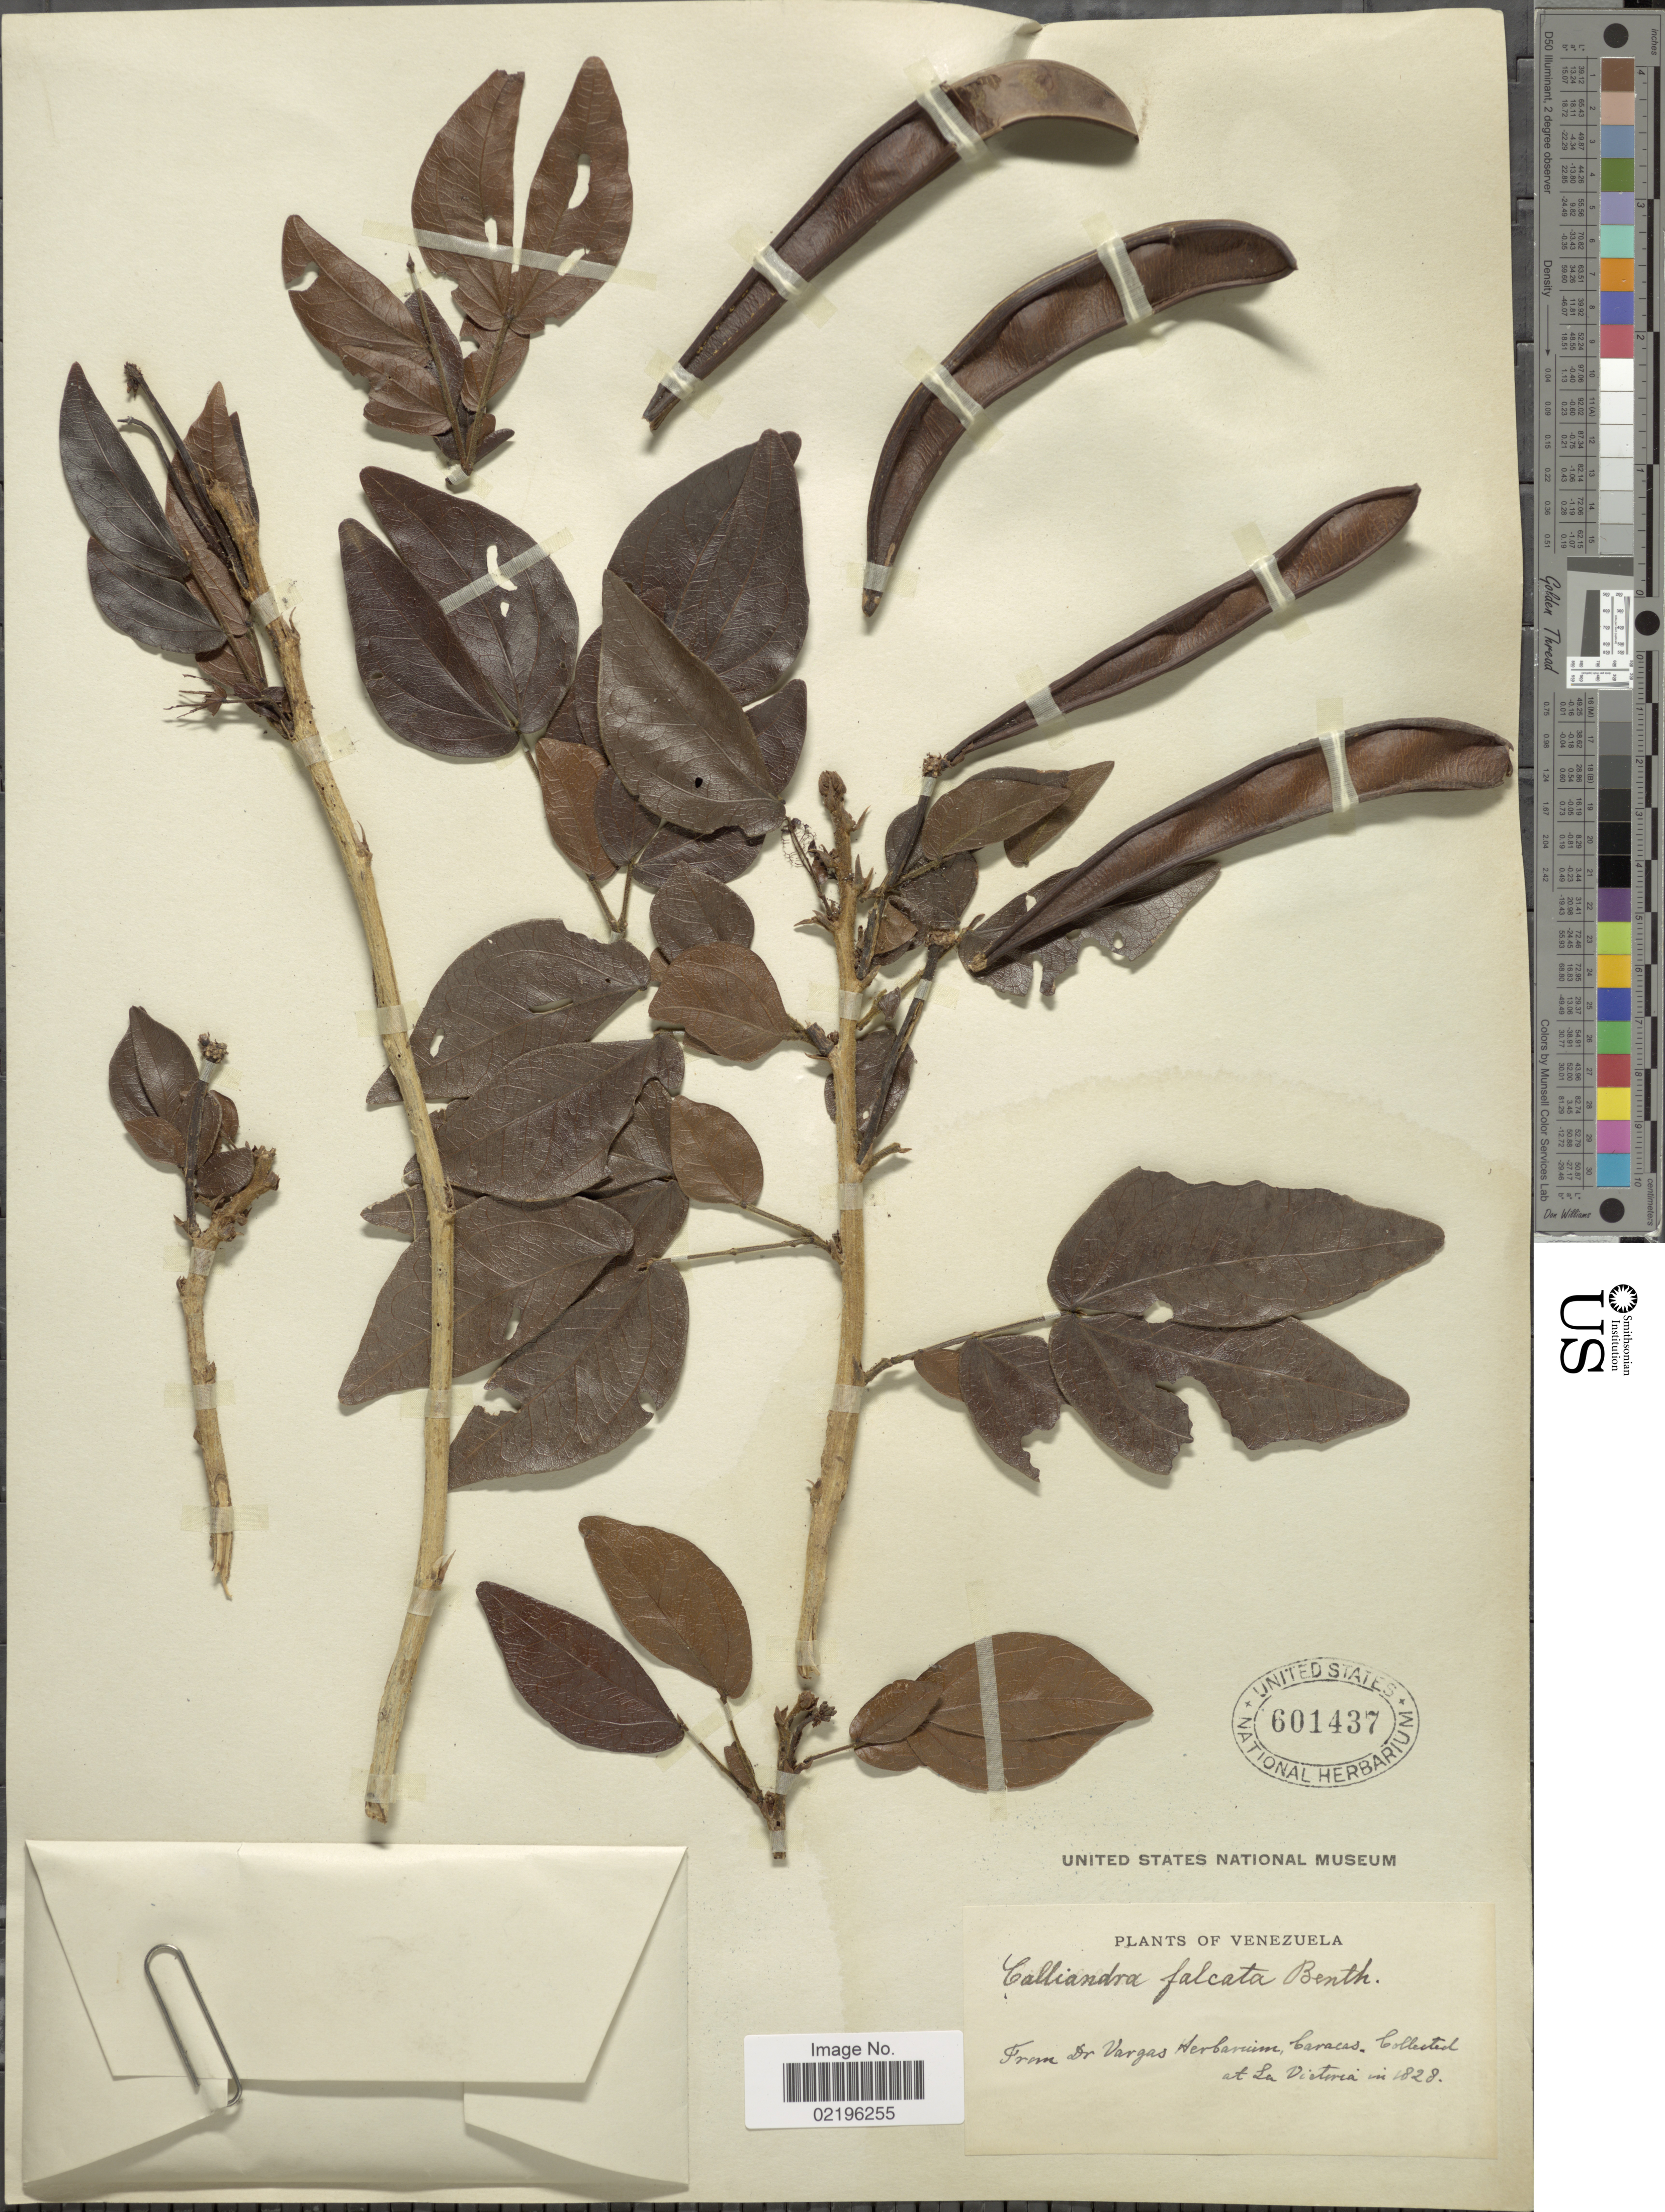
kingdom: Plantae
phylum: Tracheophyta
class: Magnoliopsida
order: Fabales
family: Fabaceae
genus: Calliandra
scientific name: Calliandra falcata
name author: Benth.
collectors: ex herb. Vargas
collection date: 1828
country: Venezuela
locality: La Victoria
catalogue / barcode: US 601437